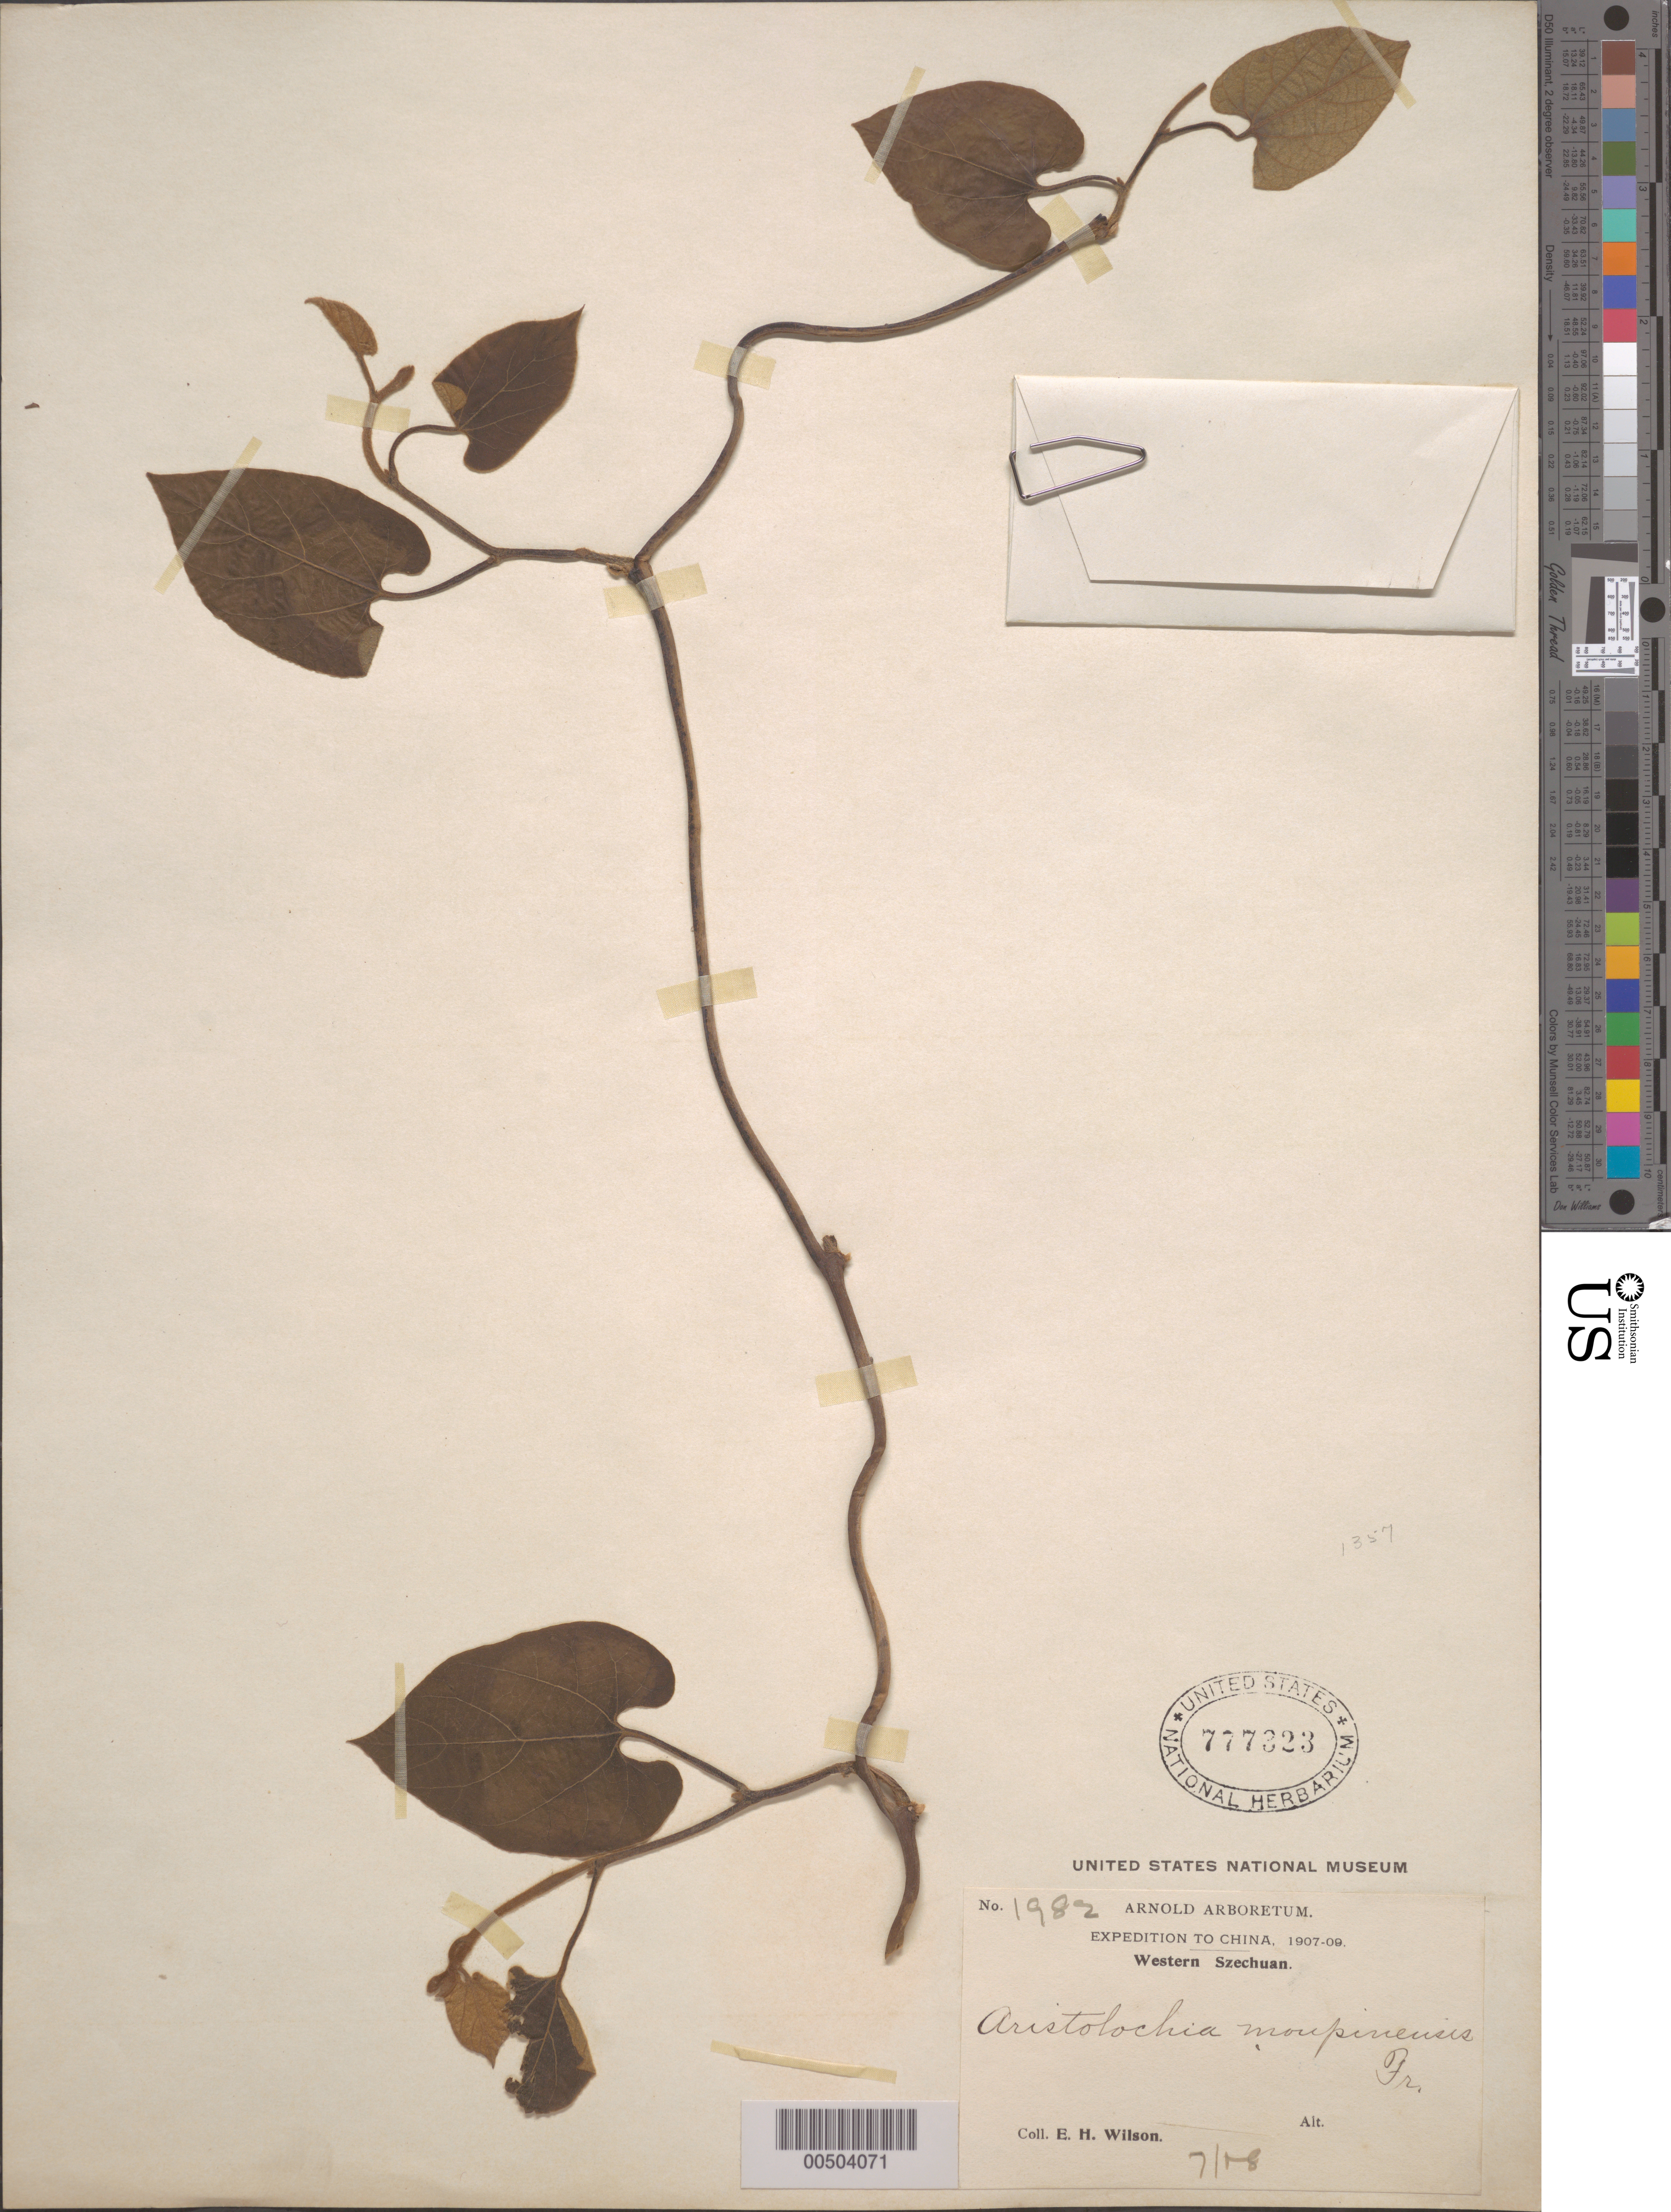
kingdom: Plantae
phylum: Tracheophyta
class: Magnoliopsida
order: Piperales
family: Aristolochiaceae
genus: Aristolochia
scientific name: Aristolochia moupinensis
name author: Franch.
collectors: E. H. Wilson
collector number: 1982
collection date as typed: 1907 to -- --- 1909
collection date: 1907/1909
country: China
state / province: Sichuan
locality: Western Szechuan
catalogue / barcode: US 777323